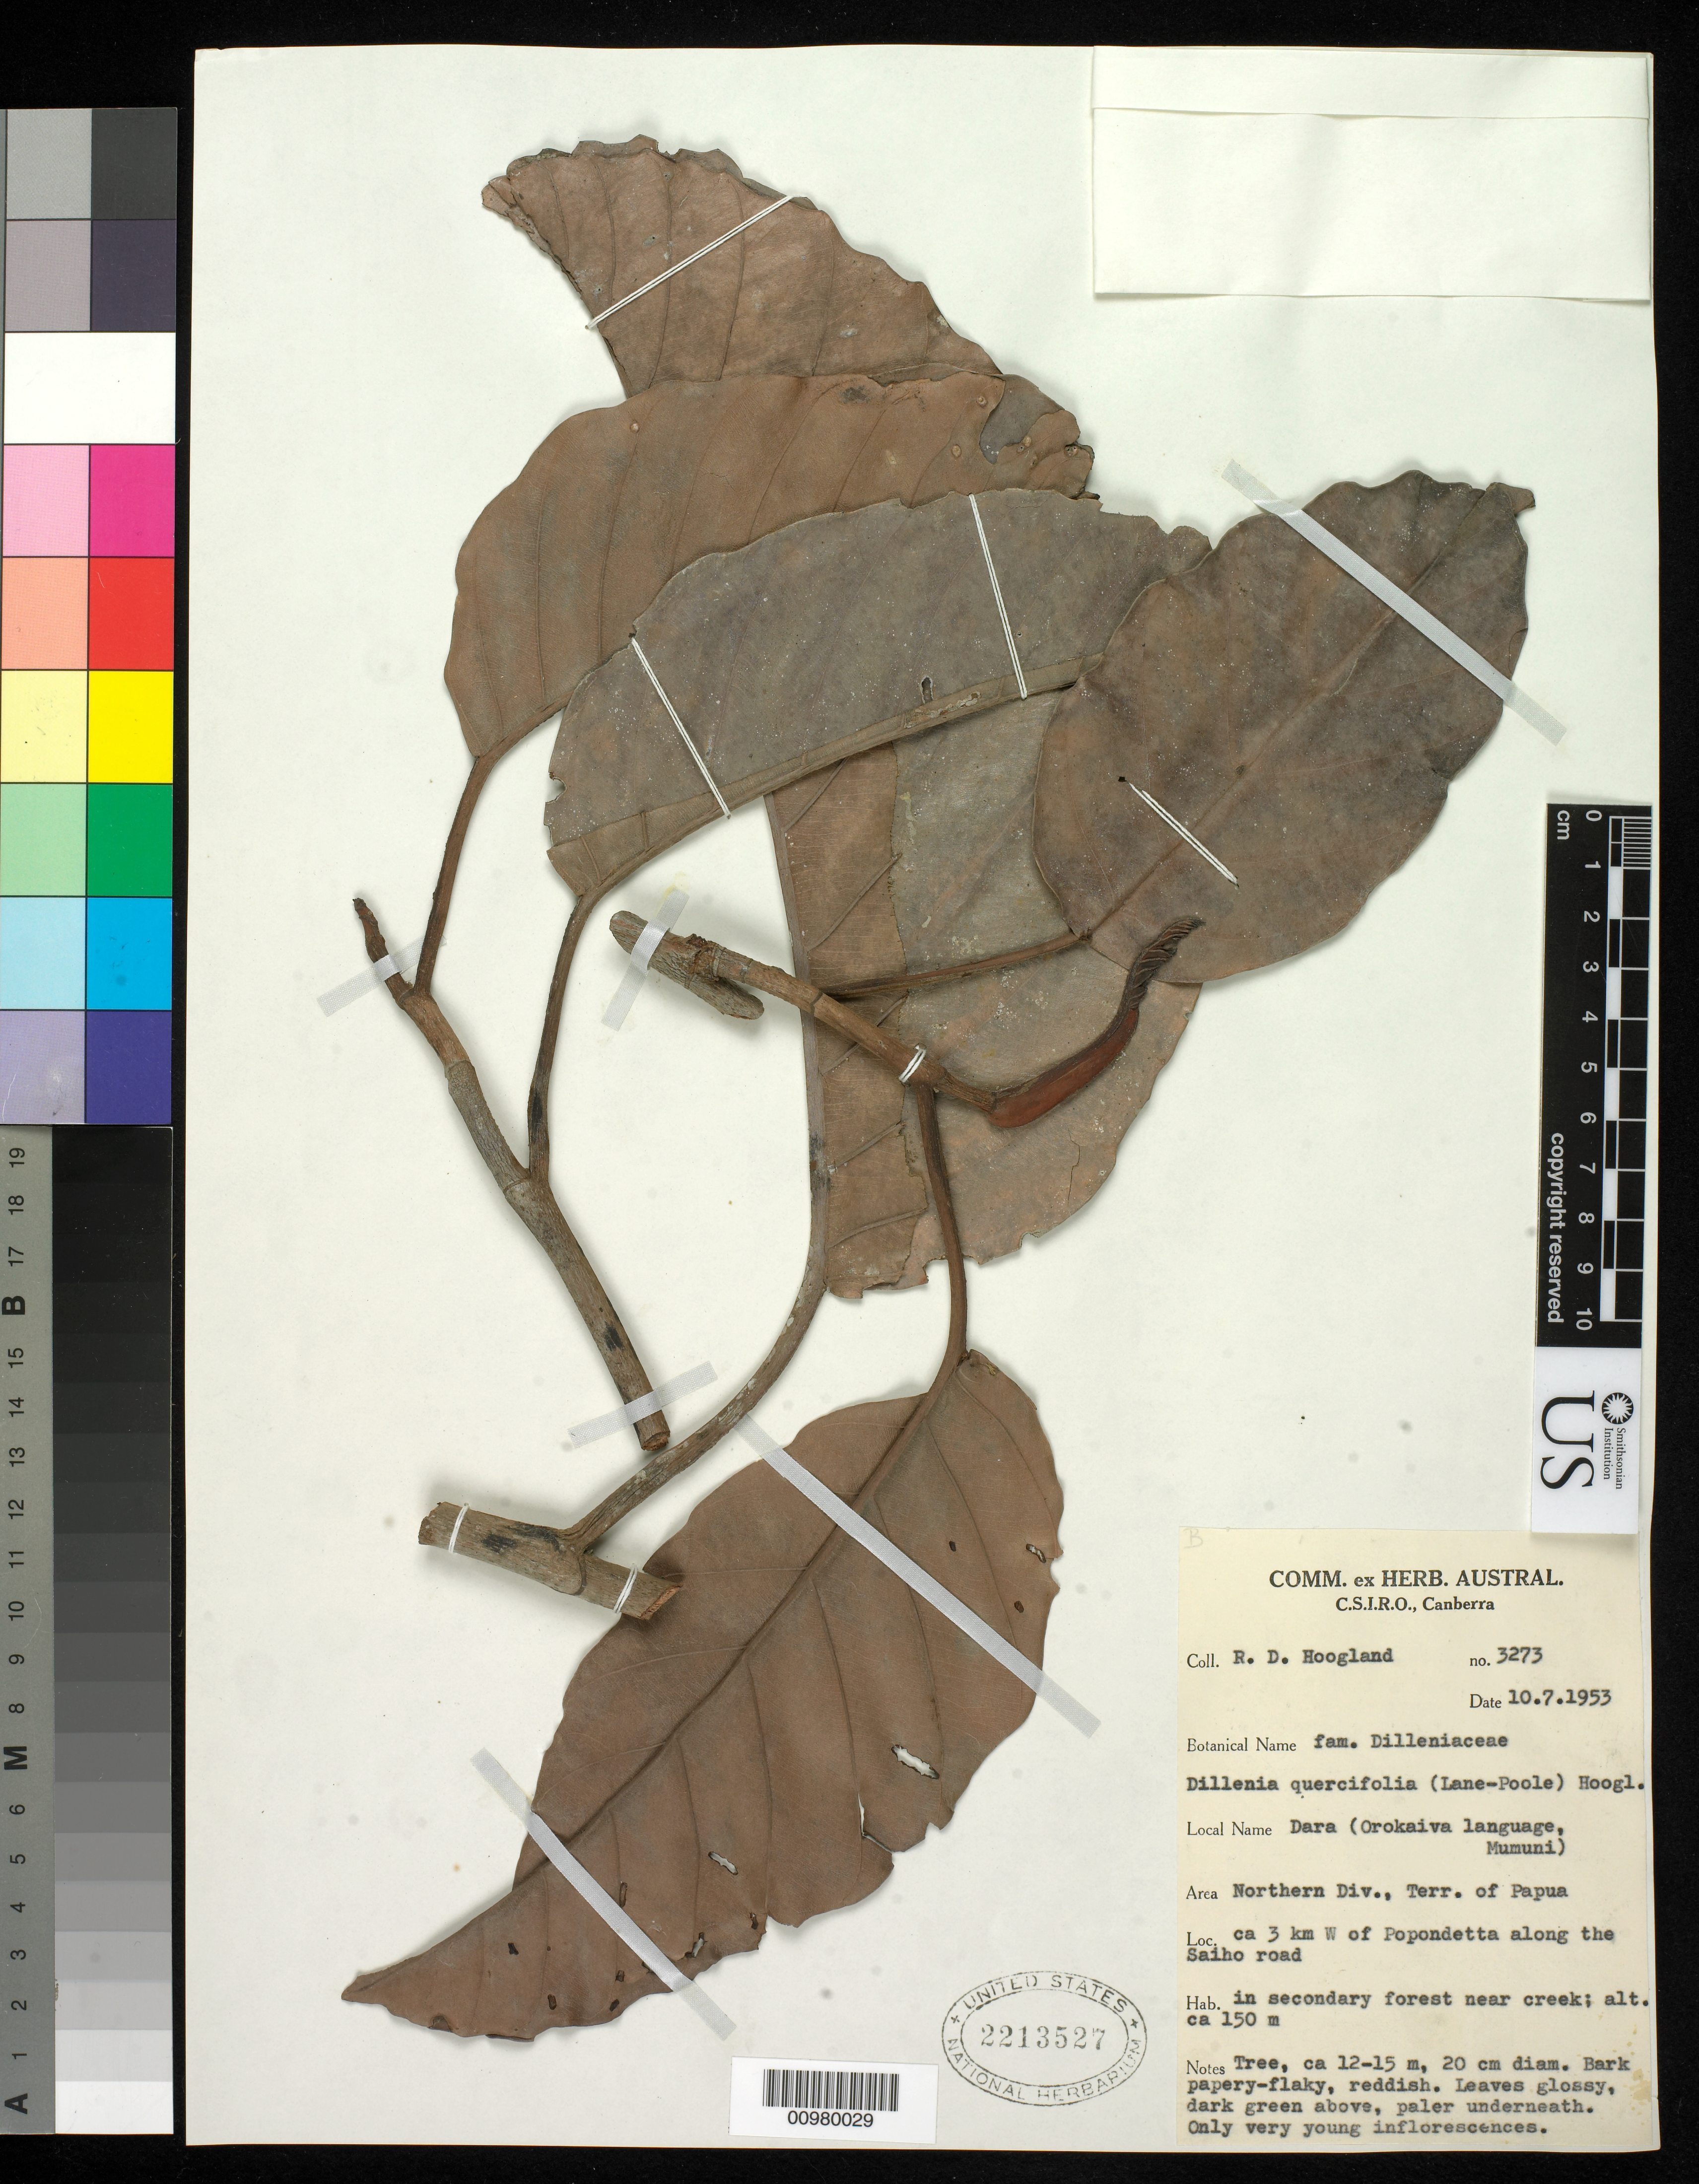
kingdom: Plantae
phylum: Tracheophyta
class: Magnoliopsida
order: Dilleniales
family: Dilleniaceae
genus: Dillenia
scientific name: Dillenia quercifolia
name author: (C.T. White & W.D. Francis ex Lane-Poole) Hoogland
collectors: R. D. Hoogland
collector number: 3273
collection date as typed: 10 Jul 1953 or 07 Oct 1953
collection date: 1953-07-10 or 1953-10-07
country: Papua New Guinea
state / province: Northern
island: New Guinea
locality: ca 3 km W of Popondetta along the Saiho road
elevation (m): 150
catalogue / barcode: US 2213527